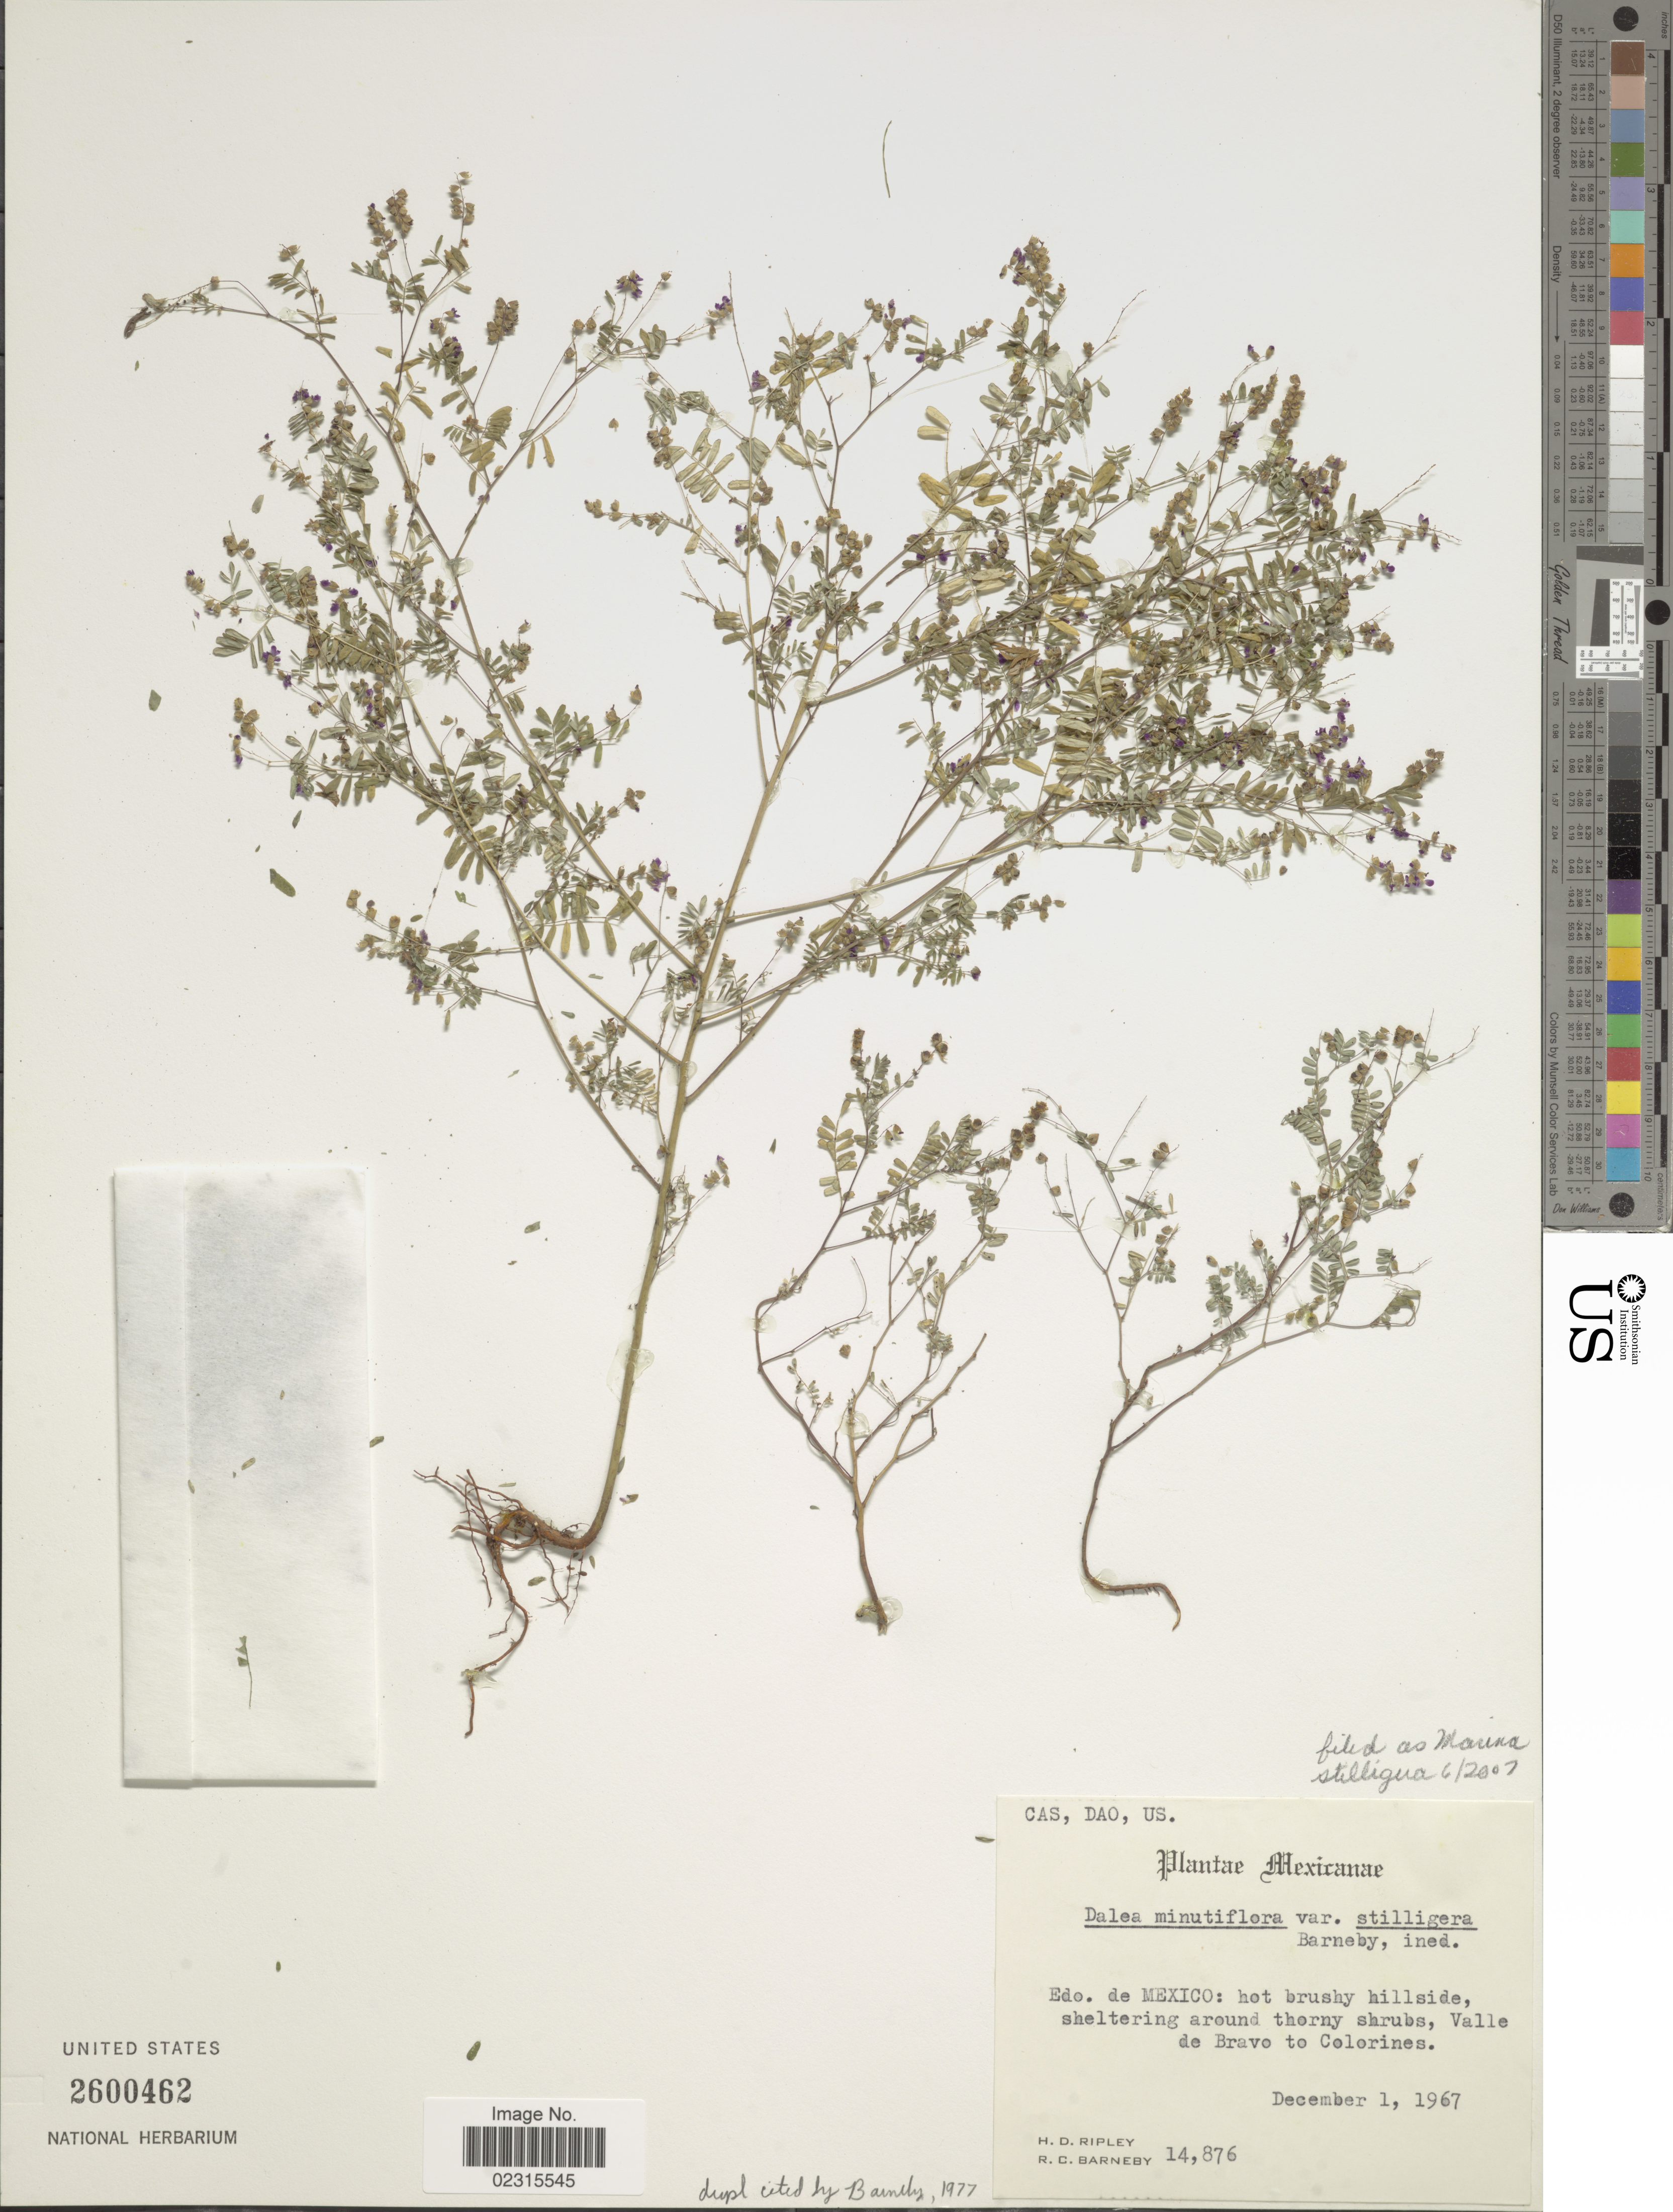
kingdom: Plantae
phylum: Tracheophyta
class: Magnoliopsida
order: Fabales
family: Fabaceae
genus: Marina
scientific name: Marina stilligera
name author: Barneby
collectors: H. Ripley & R. C. Barneby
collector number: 14876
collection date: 1967-12-01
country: Mexico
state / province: México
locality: Valle de Bravo to Colorines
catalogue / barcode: US 2600462